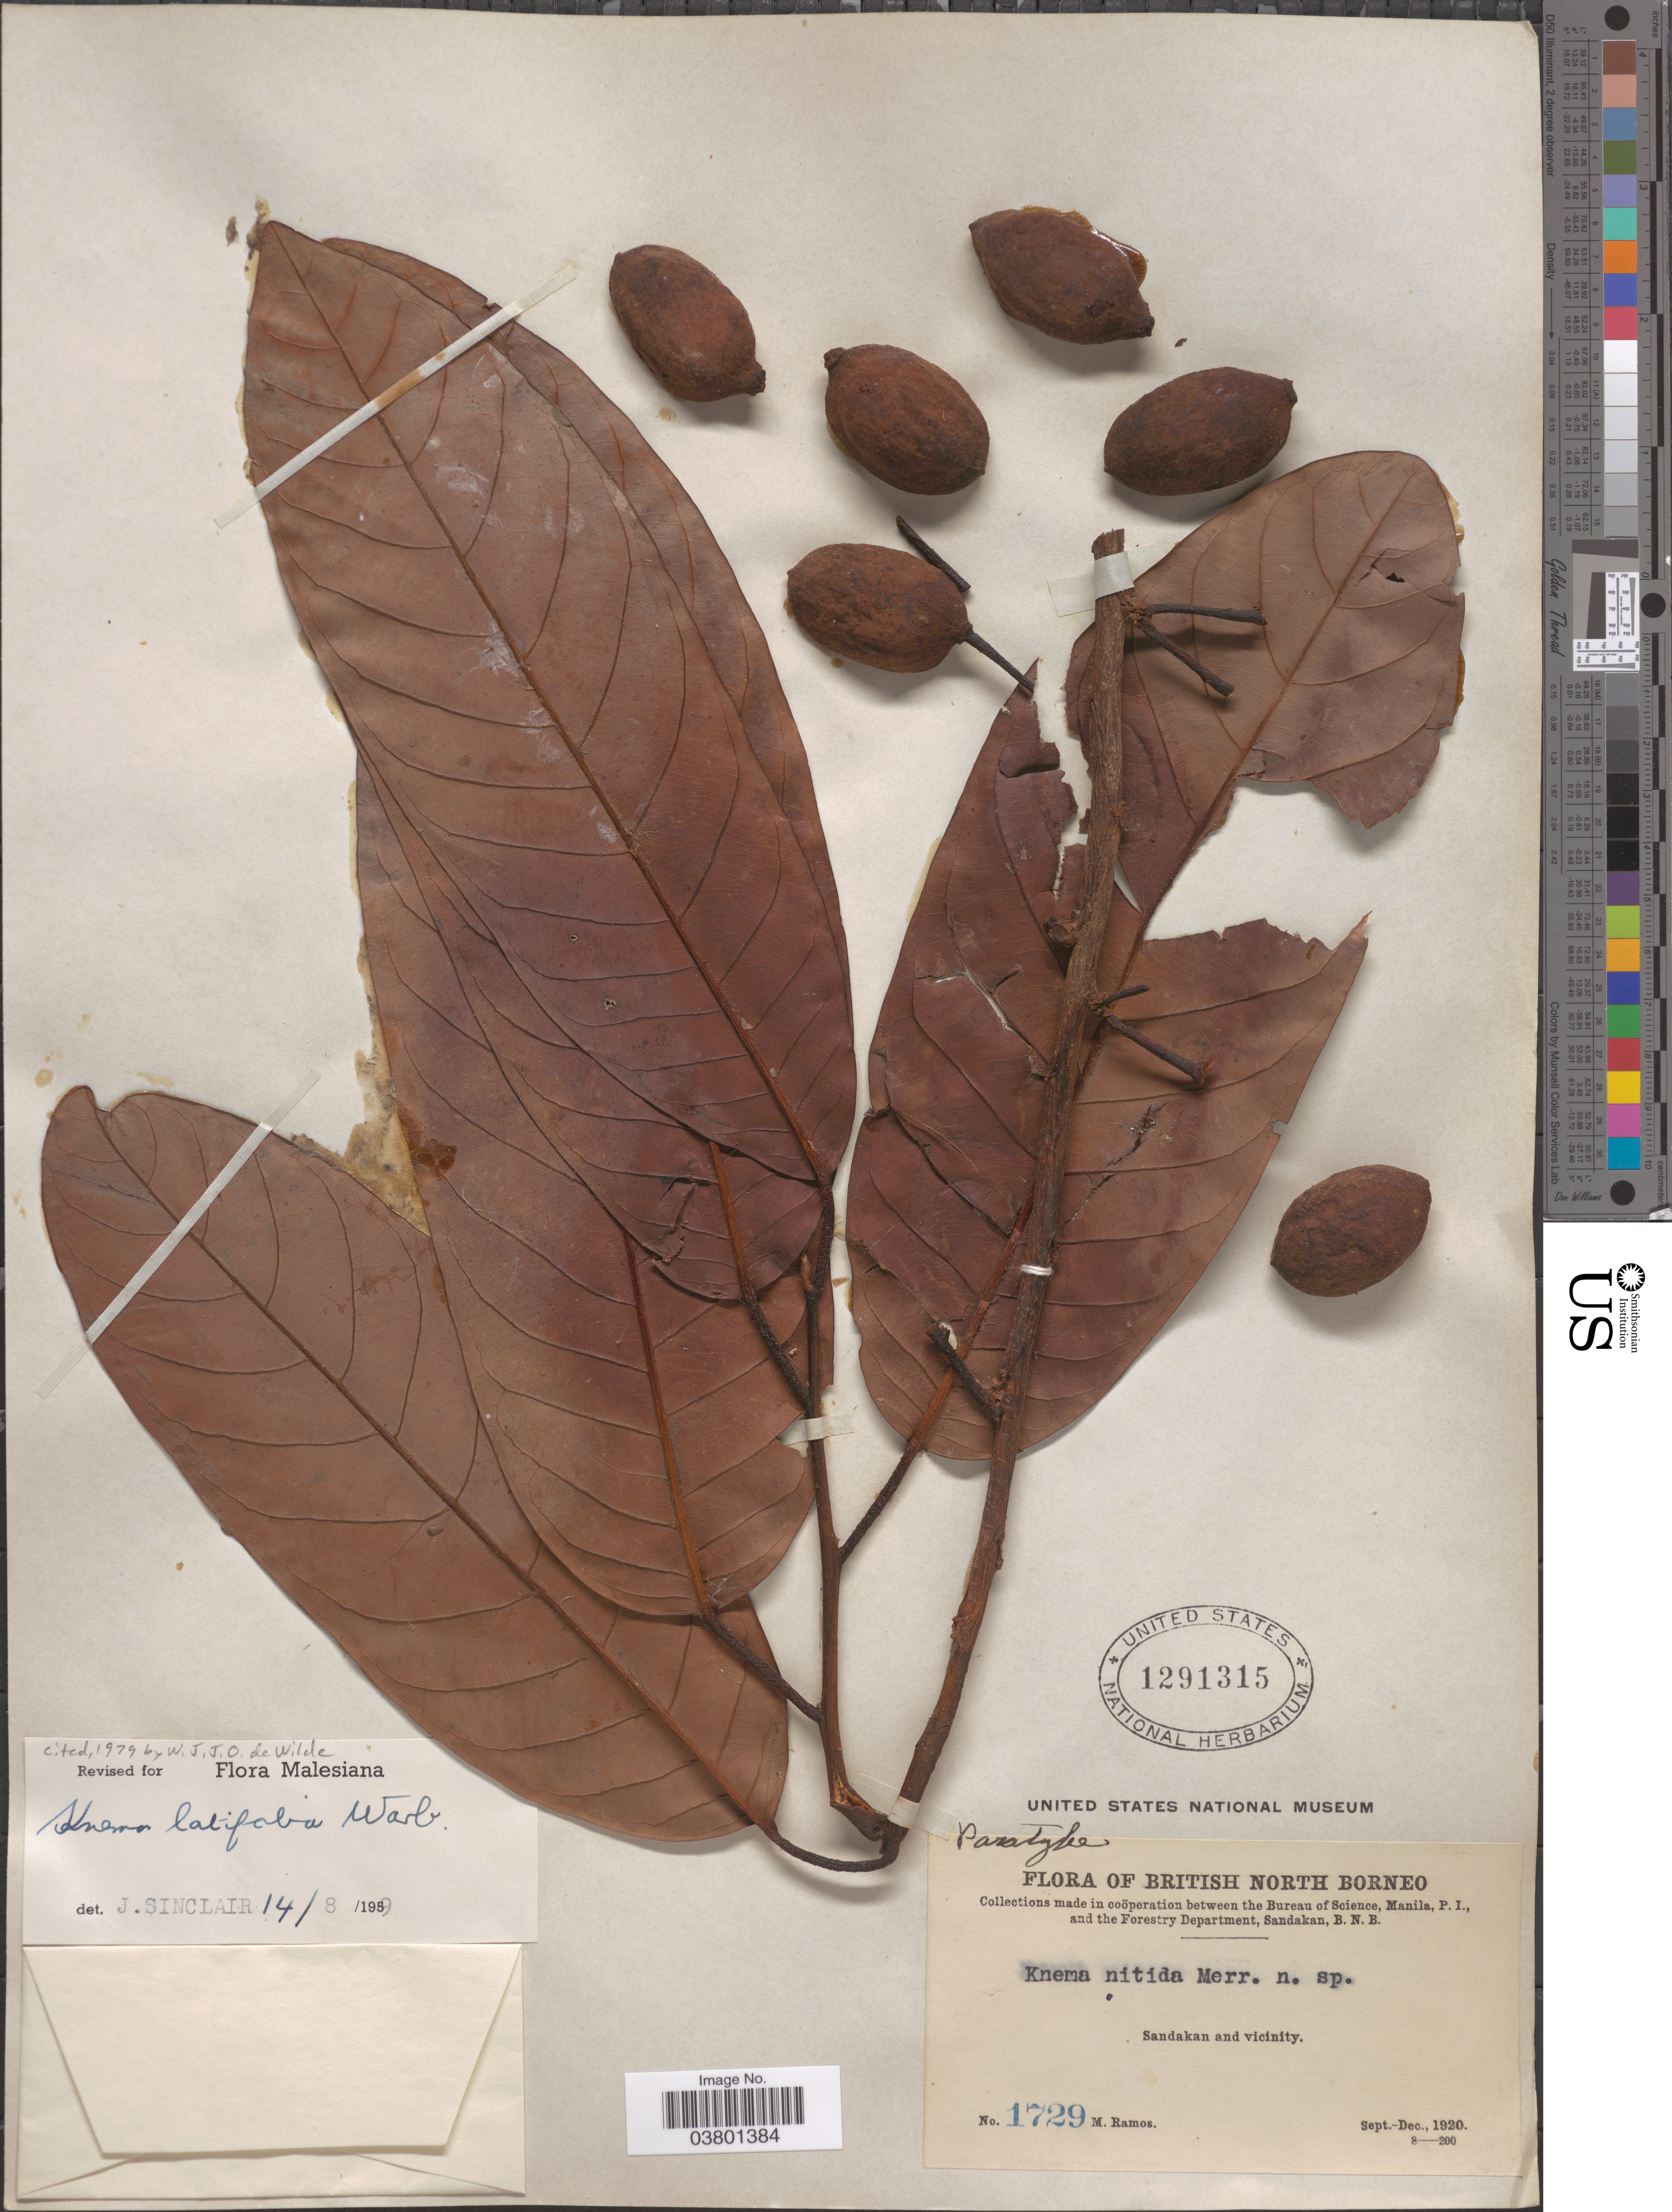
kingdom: Plantae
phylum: Tracheophyta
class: Magnoliopsida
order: Magnoliales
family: Myristicaceae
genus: Knema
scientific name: Knema latifolia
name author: Warb.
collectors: M. Ramos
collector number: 1729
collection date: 1920-09/1920-12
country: Malaysia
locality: British North Borneo. Sandakan and vicinity.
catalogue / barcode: US 1291315